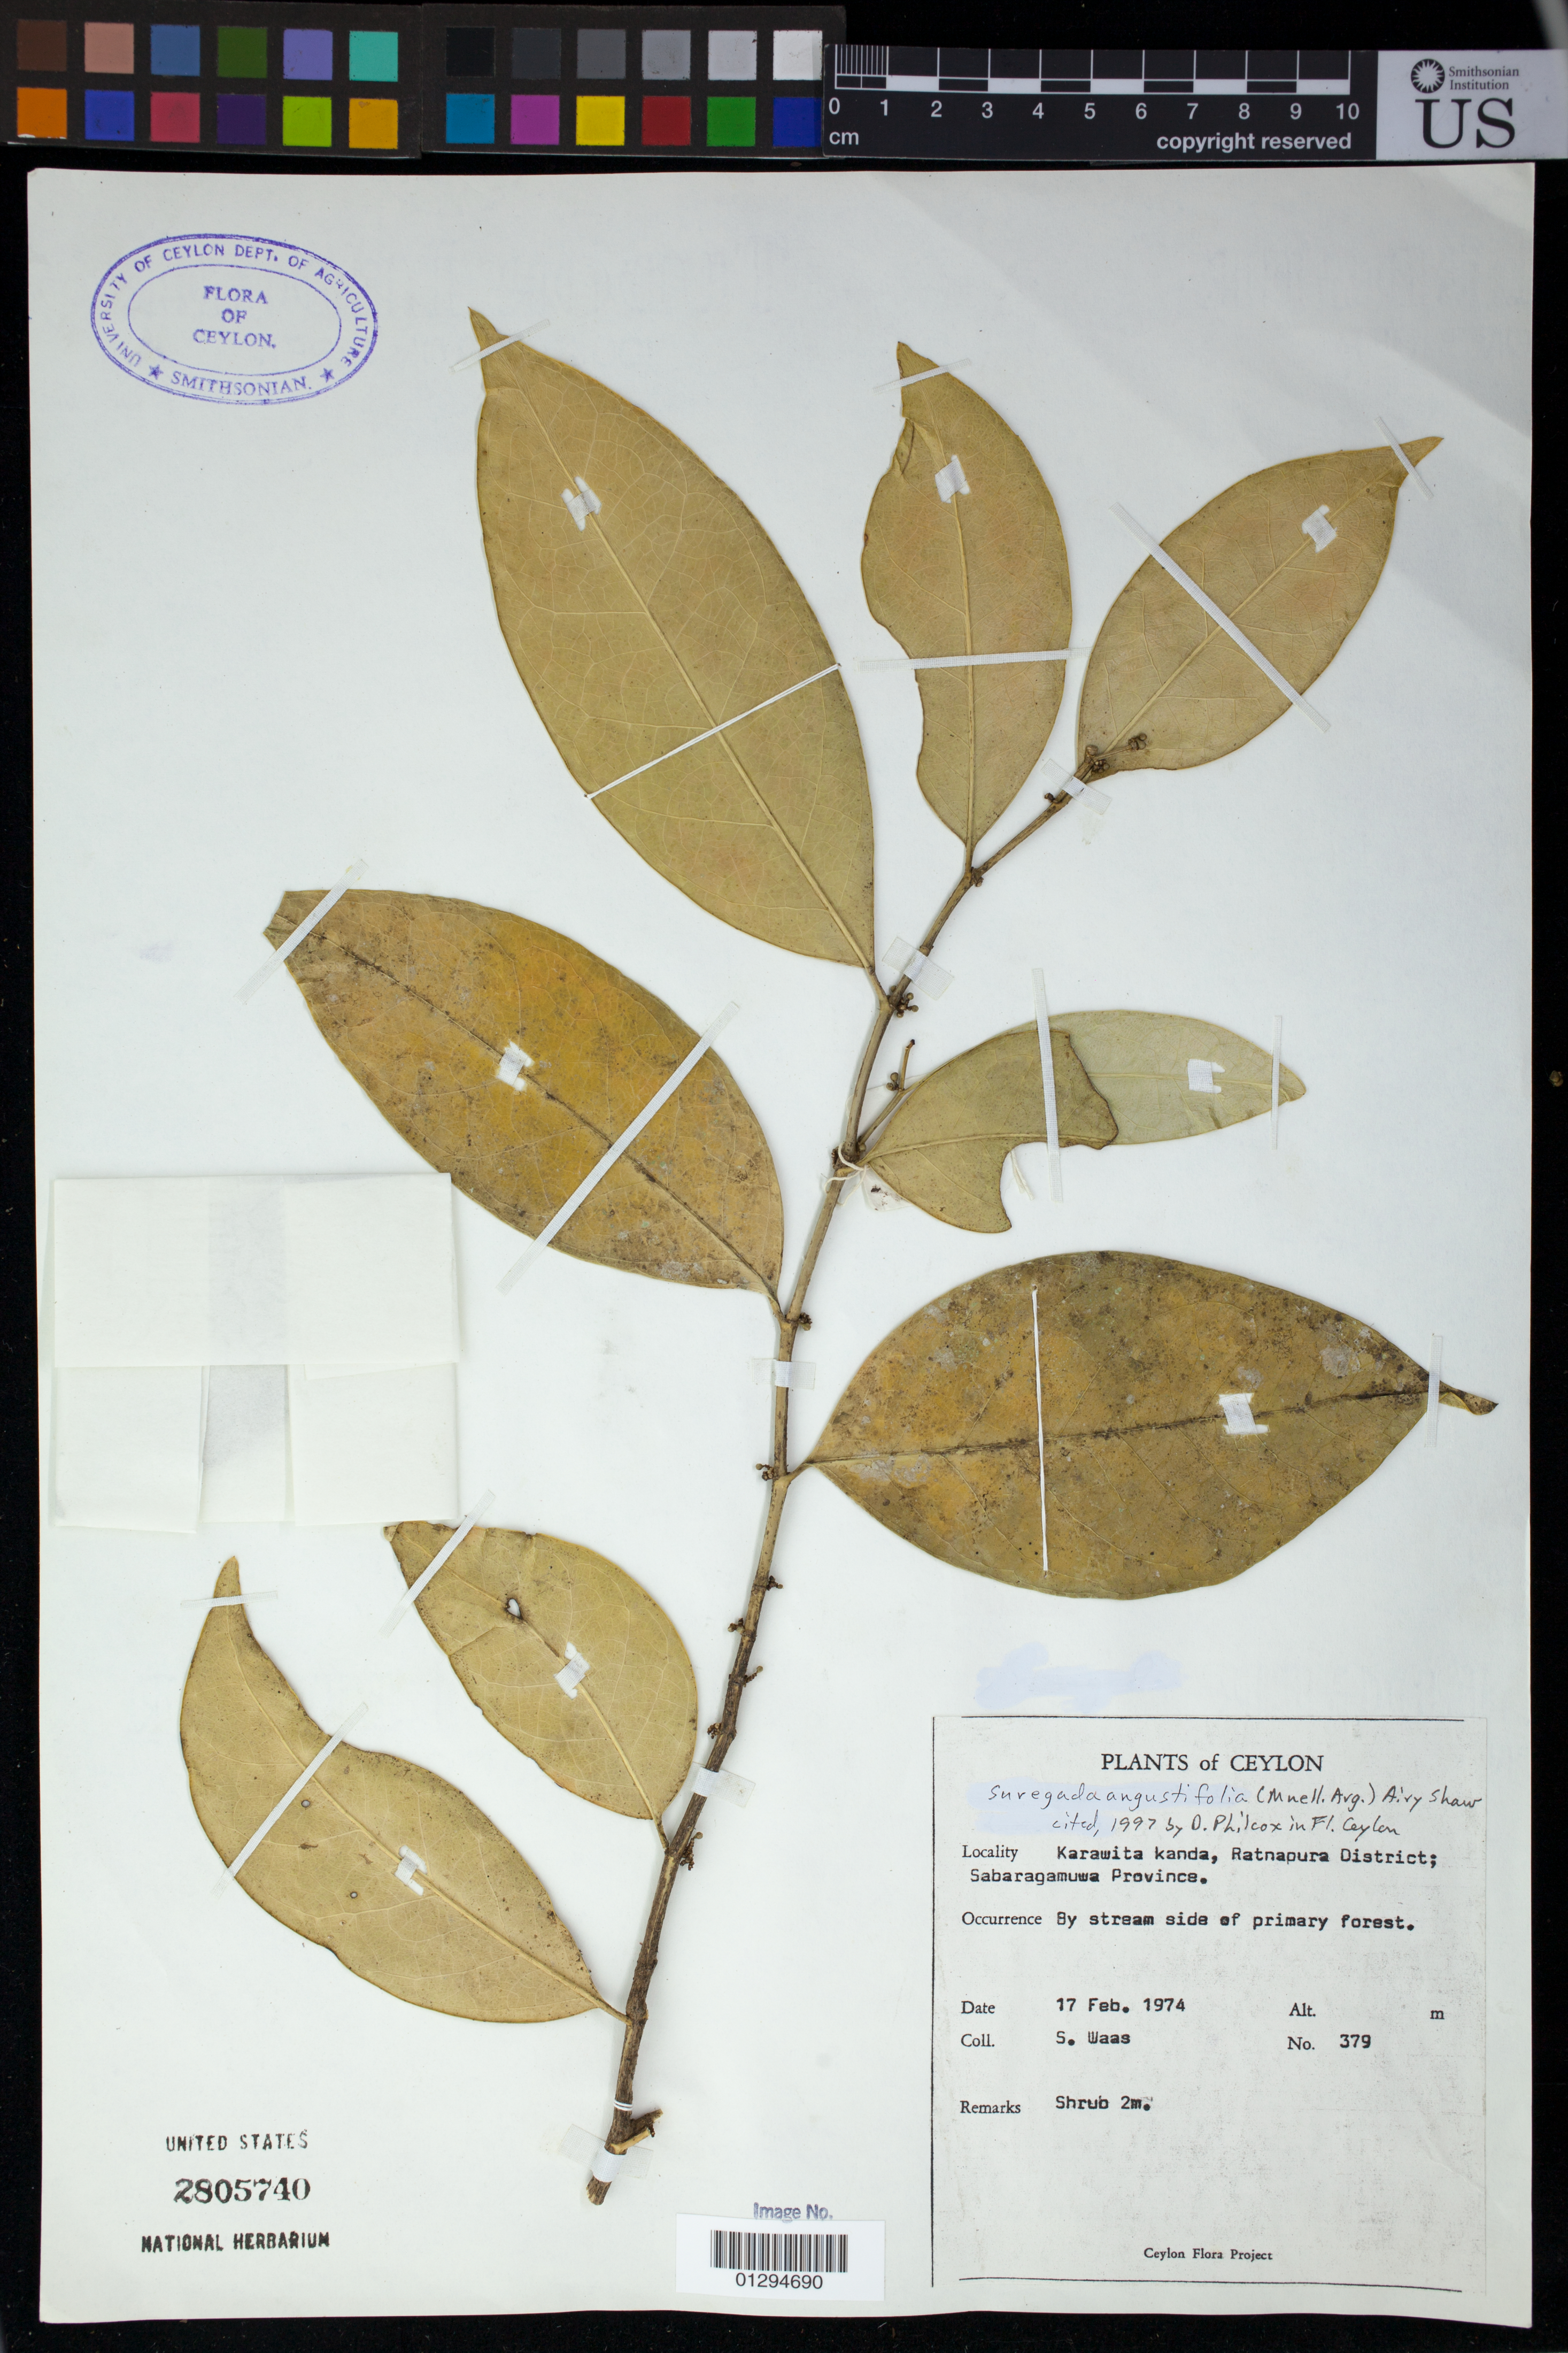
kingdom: Plantae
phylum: Tracheophyta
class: Magnoliopsida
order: Malpighiales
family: Euphorbiaceae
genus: Suregada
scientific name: Suregada angustifolia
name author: Müll. Arg.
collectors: S. Waas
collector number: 379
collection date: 1974-02-17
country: Sri Lanka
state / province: Sabaragamuwa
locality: Karawita kanda, Ratnapura District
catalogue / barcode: US 2805740